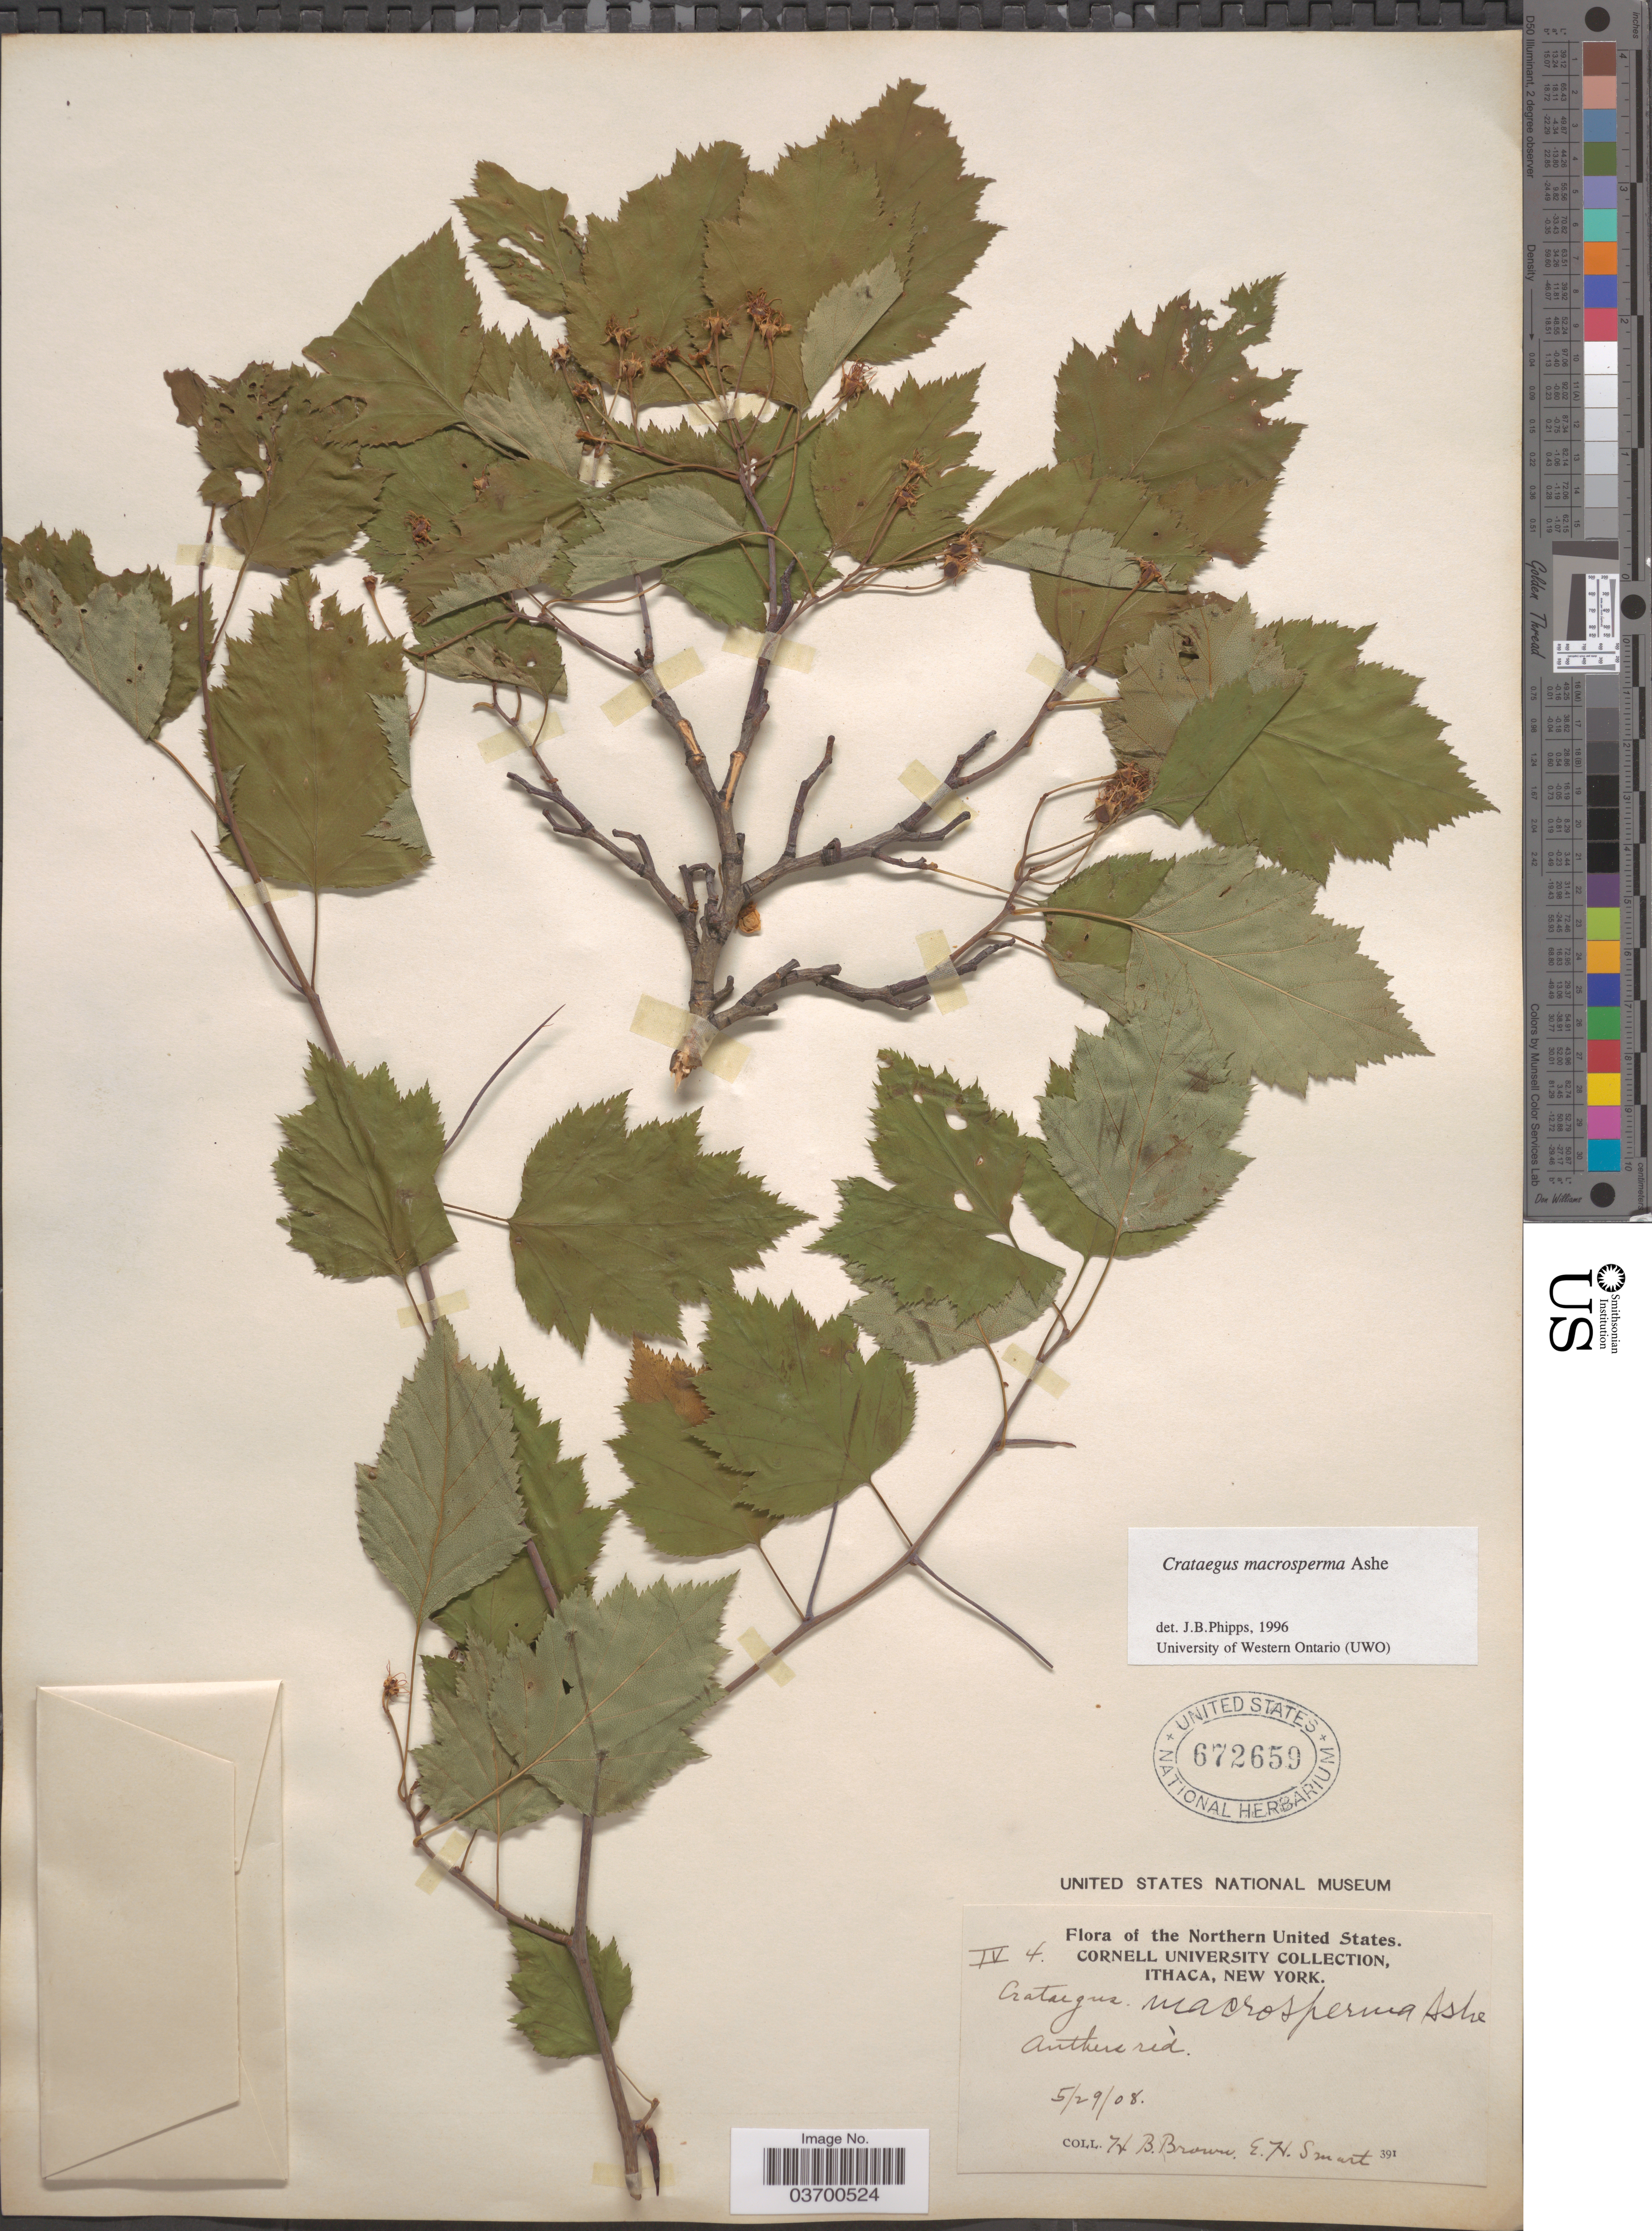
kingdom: Plantae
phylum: Tracheophyta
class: Magnoliopsida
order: Rosales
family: Rosaceae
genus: Crataegus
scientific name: Crataegus macrosperma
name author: Ashe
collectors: H. B. Brown & E. Smart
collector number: IV 4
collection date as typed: Transcribed d/m/y: 29/5/8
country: United States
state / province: New York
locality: Northern United States. Ithaca.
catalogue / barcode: US 672659